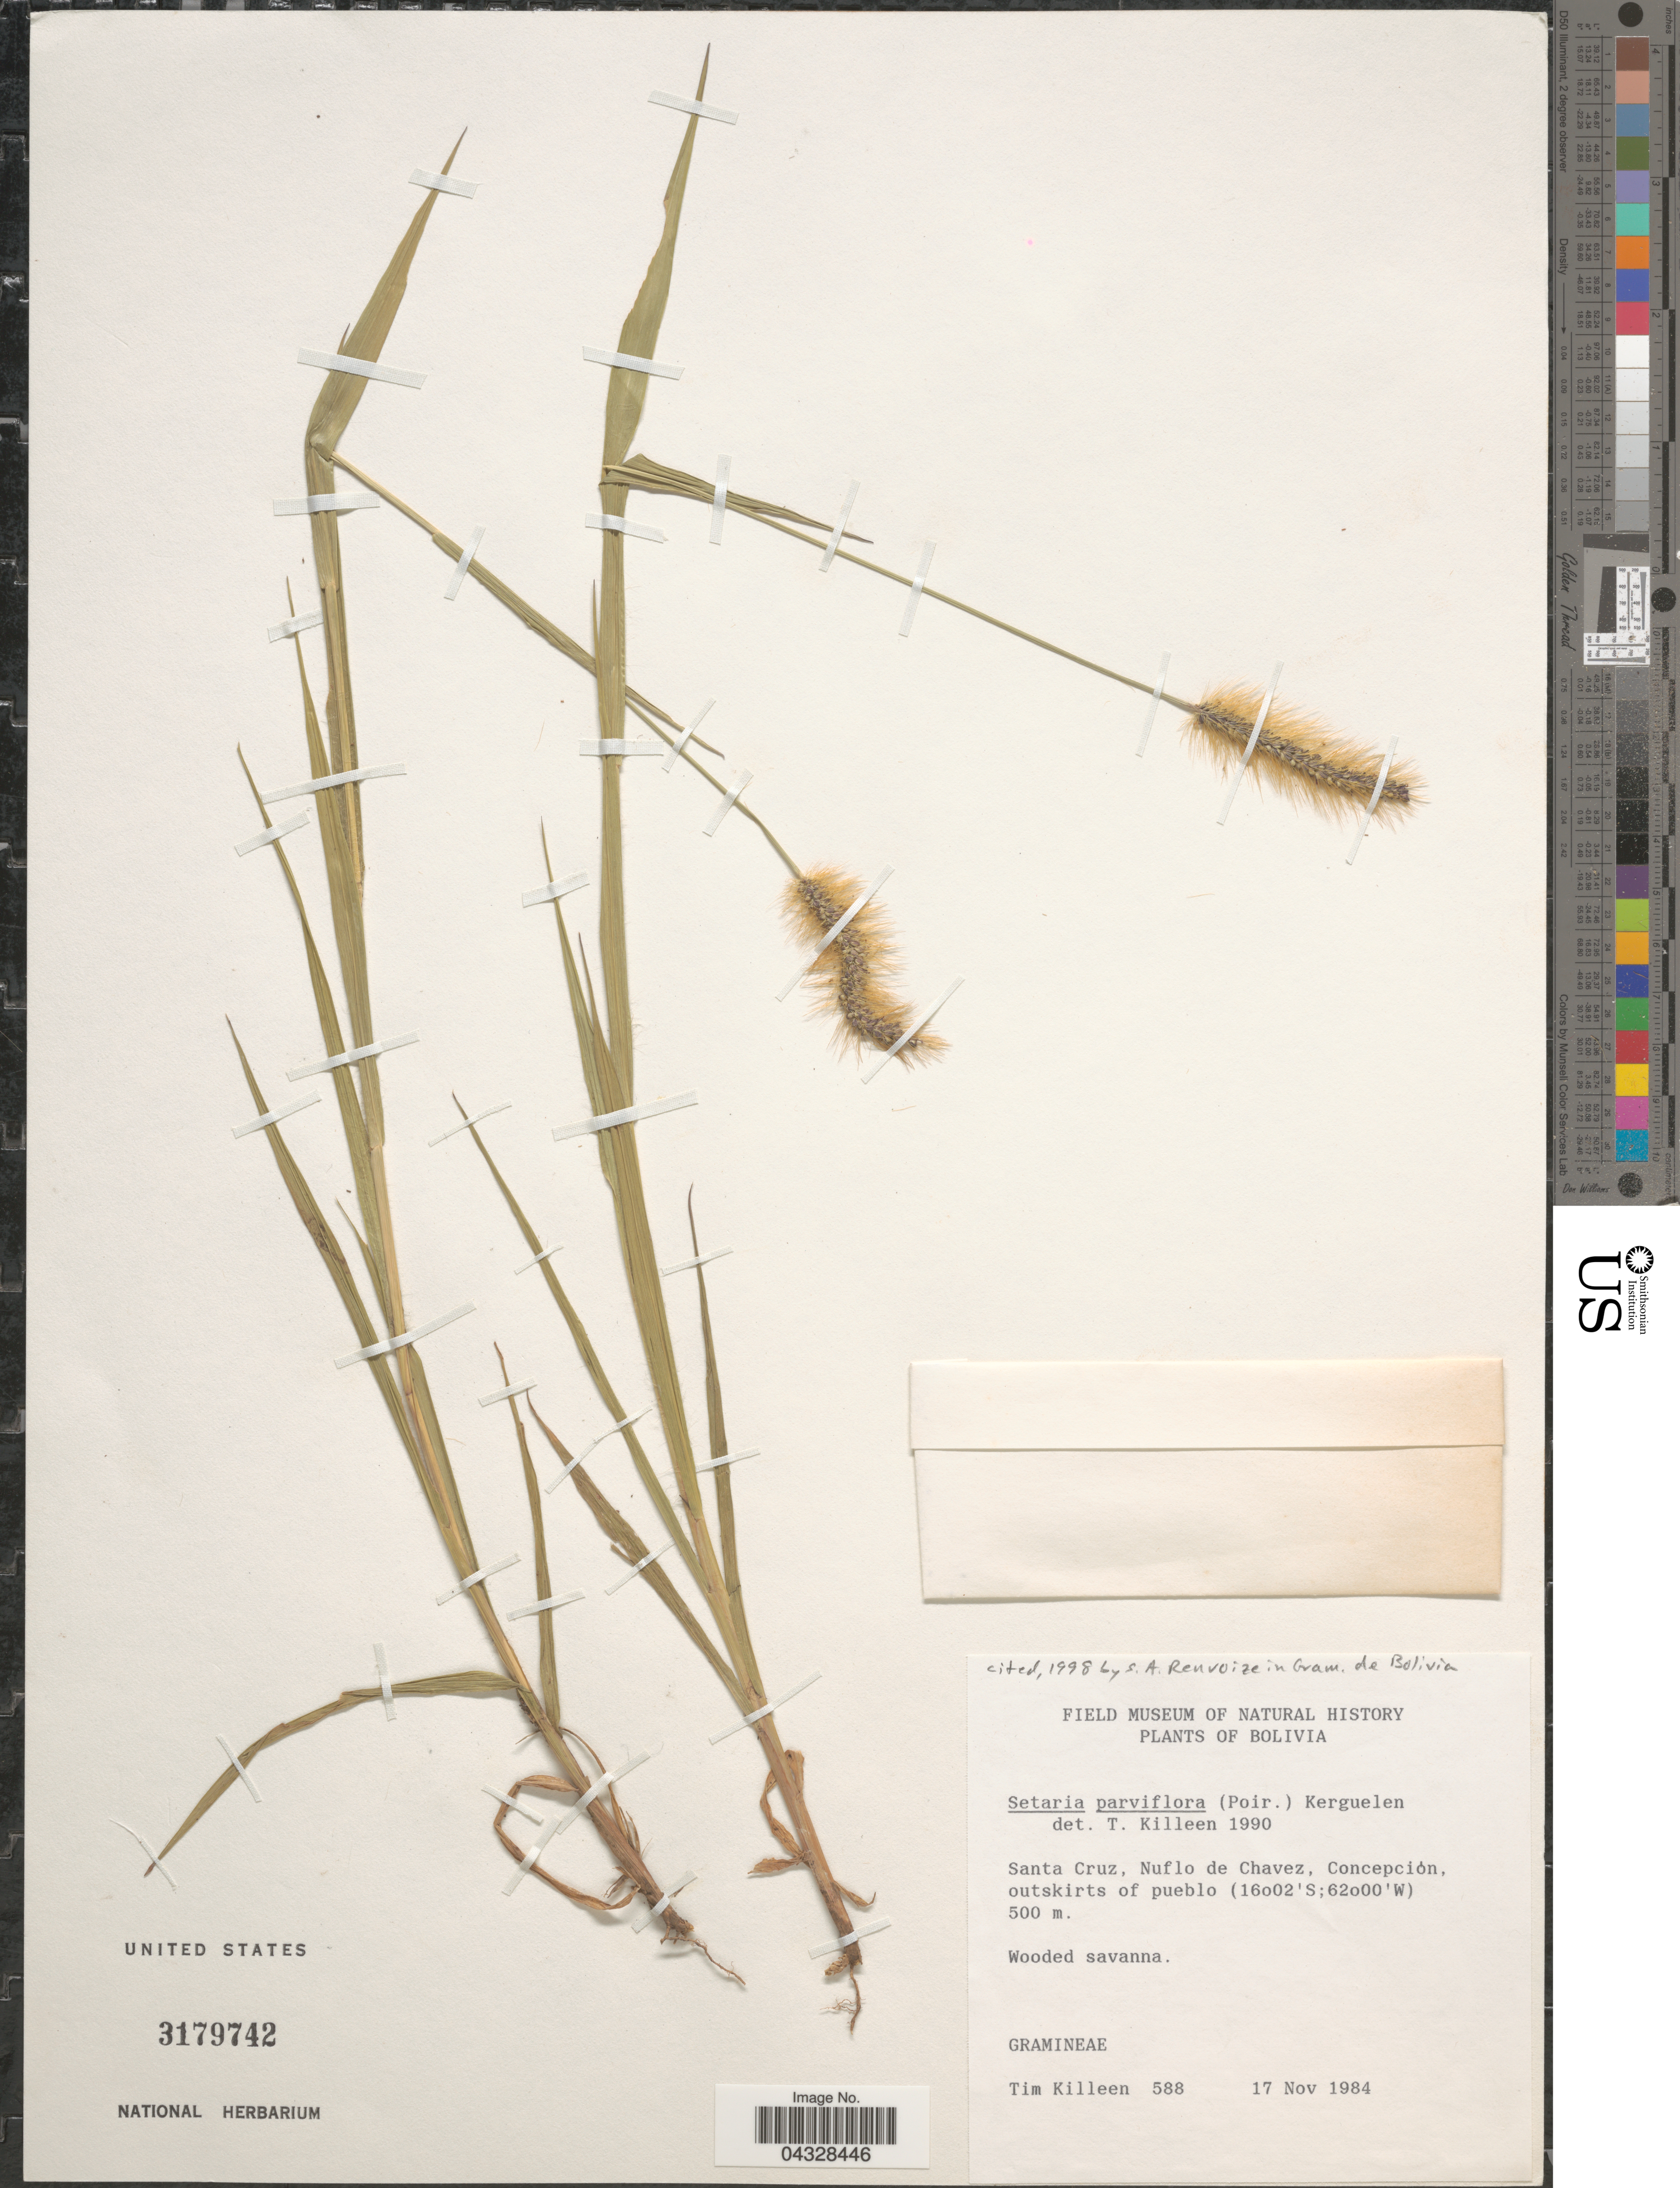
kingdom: Plantae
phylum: Tracheophyta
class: Liliopsida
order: Poales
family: Poaceae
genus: Setaria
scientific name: Setaria parviflora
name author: (Poir.) Kerguélen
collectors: T. J. Killeen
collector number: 588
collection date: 1984-11-17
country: Bolivia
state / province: Santa Cruz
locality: Nuflo de Chavez, Concepción, outskirts of pueblo.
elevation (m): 500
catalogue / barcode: US 3179742